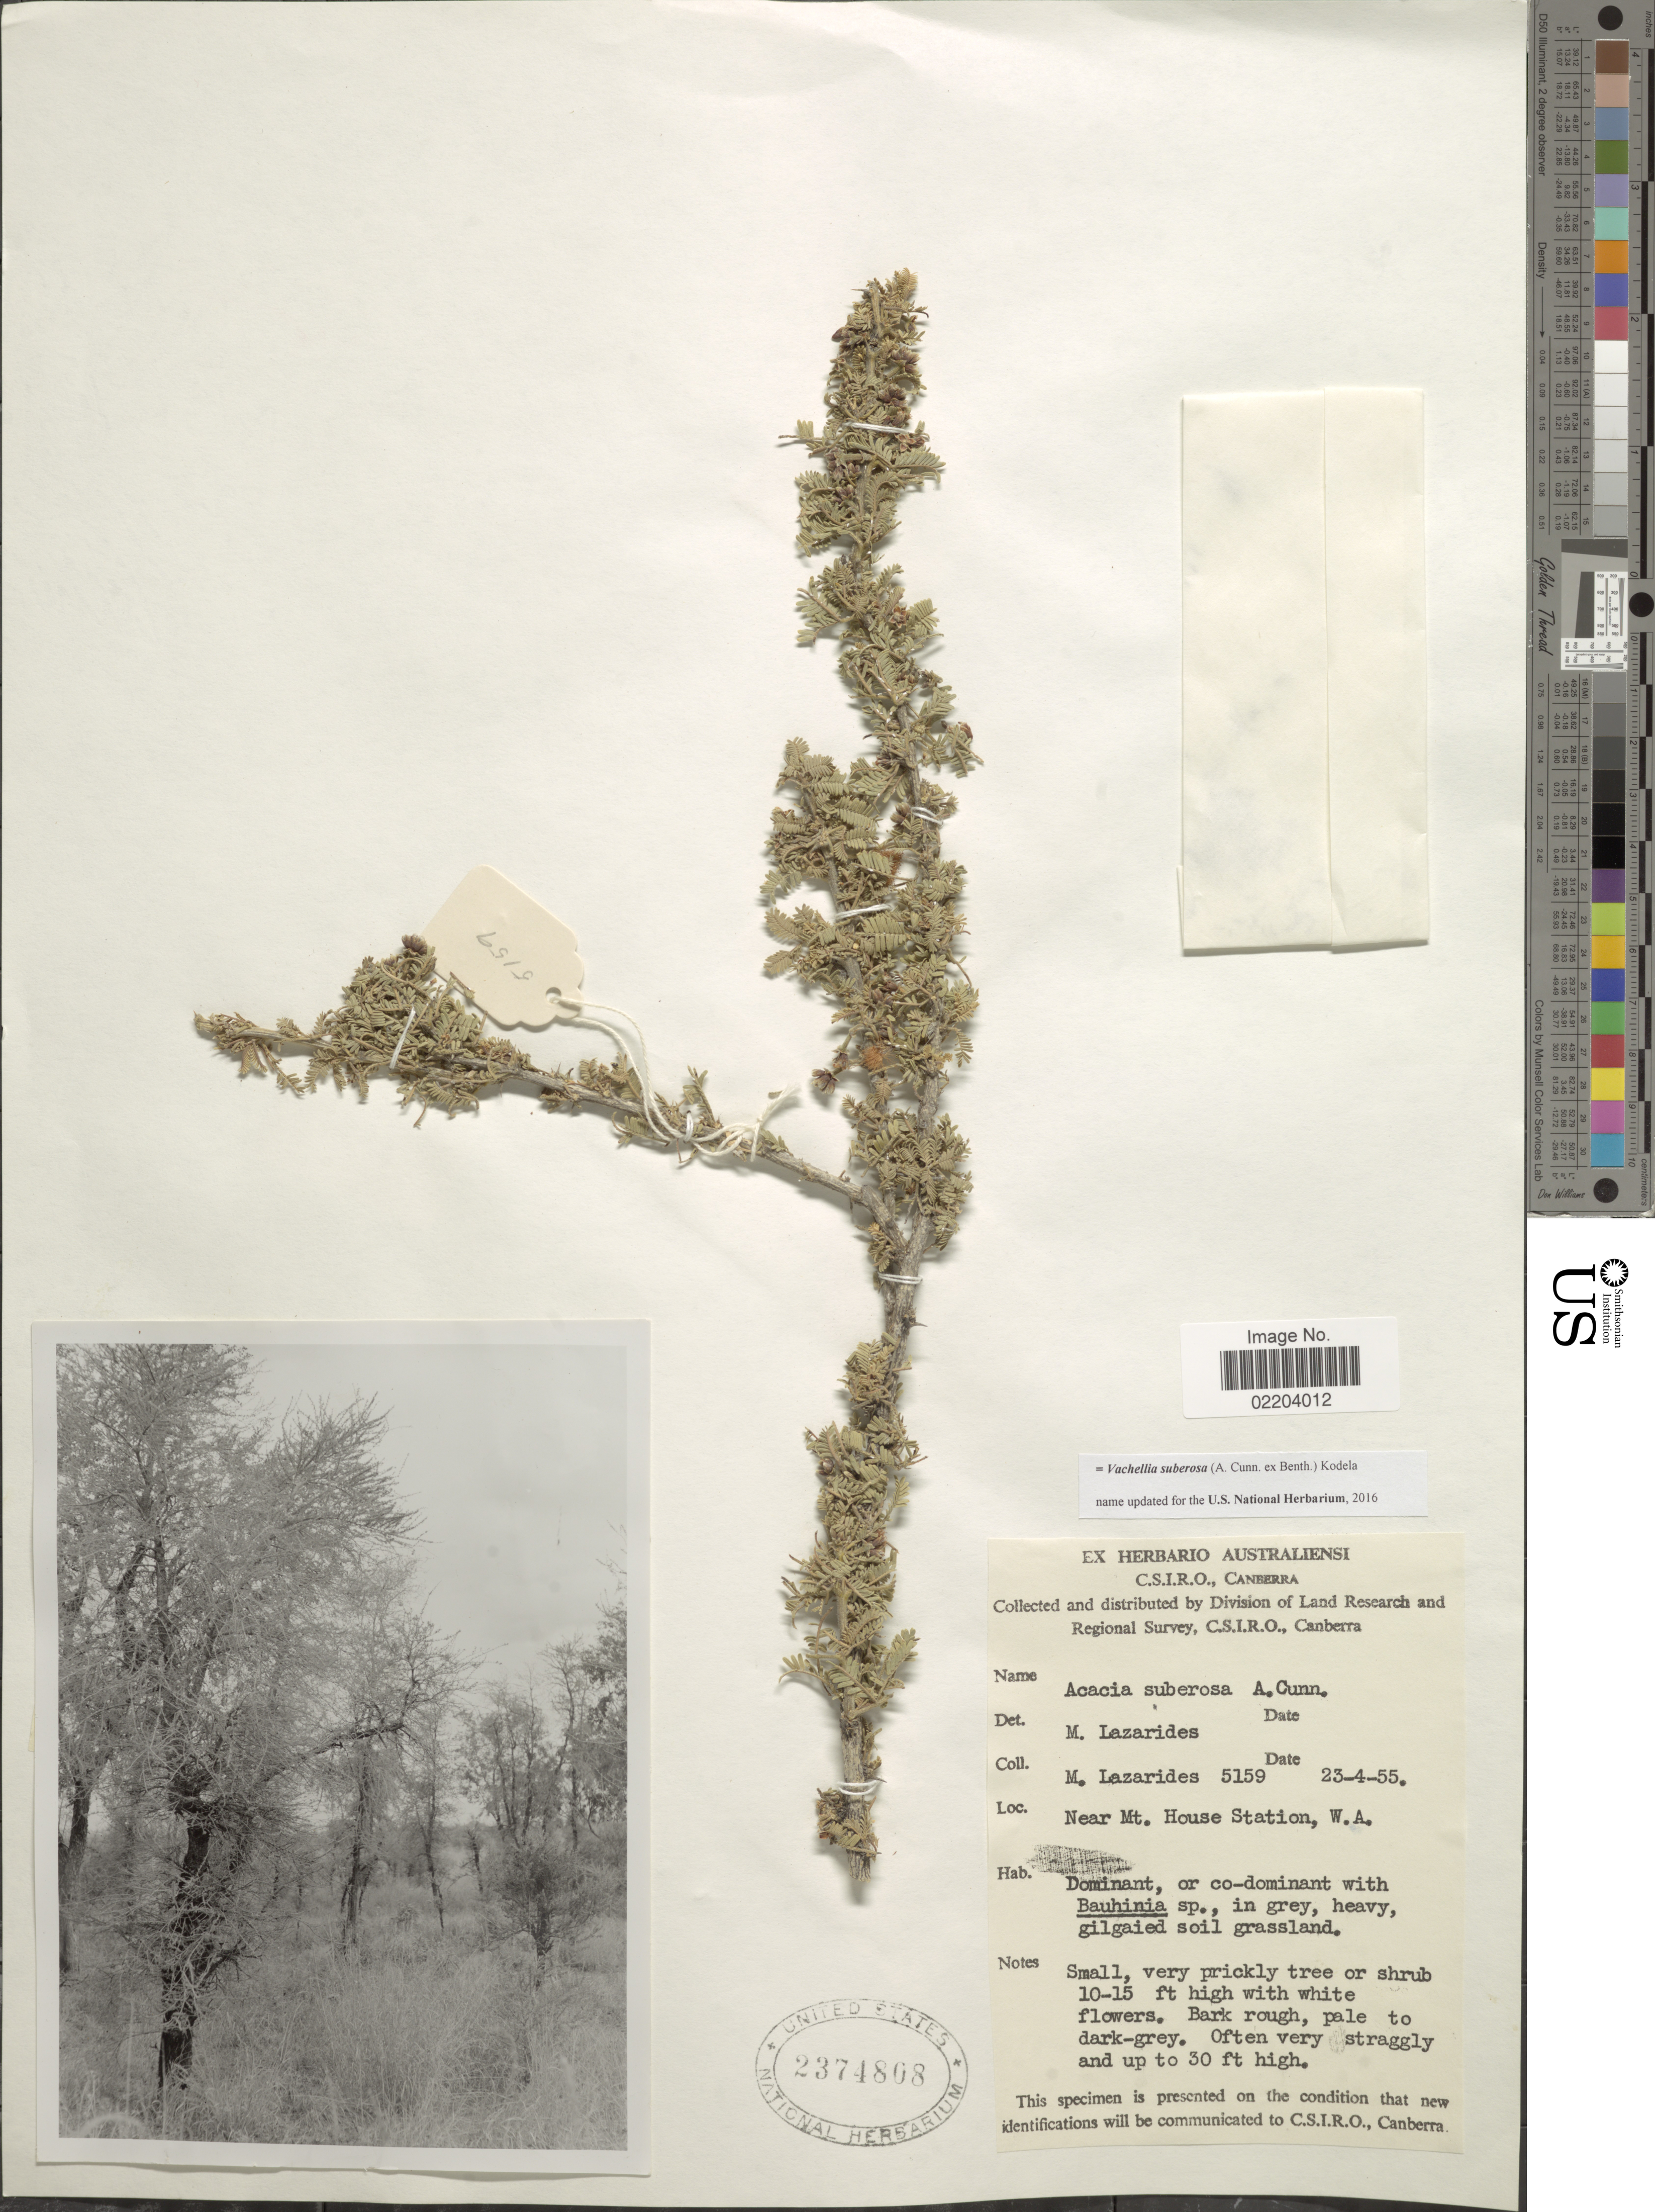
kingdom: Plantae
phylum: Tracheophyta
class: Magnoliopsida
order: Fabales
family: Fabaceae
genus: Vachellia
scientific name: Vachellia suberosa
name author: (A. Cunn. ex Benth.) Kodela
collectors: M. Lazarides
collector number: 5159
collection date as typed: Transcribed d/m/y: 23/4/55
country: Australia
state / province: Western Australia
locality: Near Mt. House Station, W.A.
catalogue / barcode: US 2374808